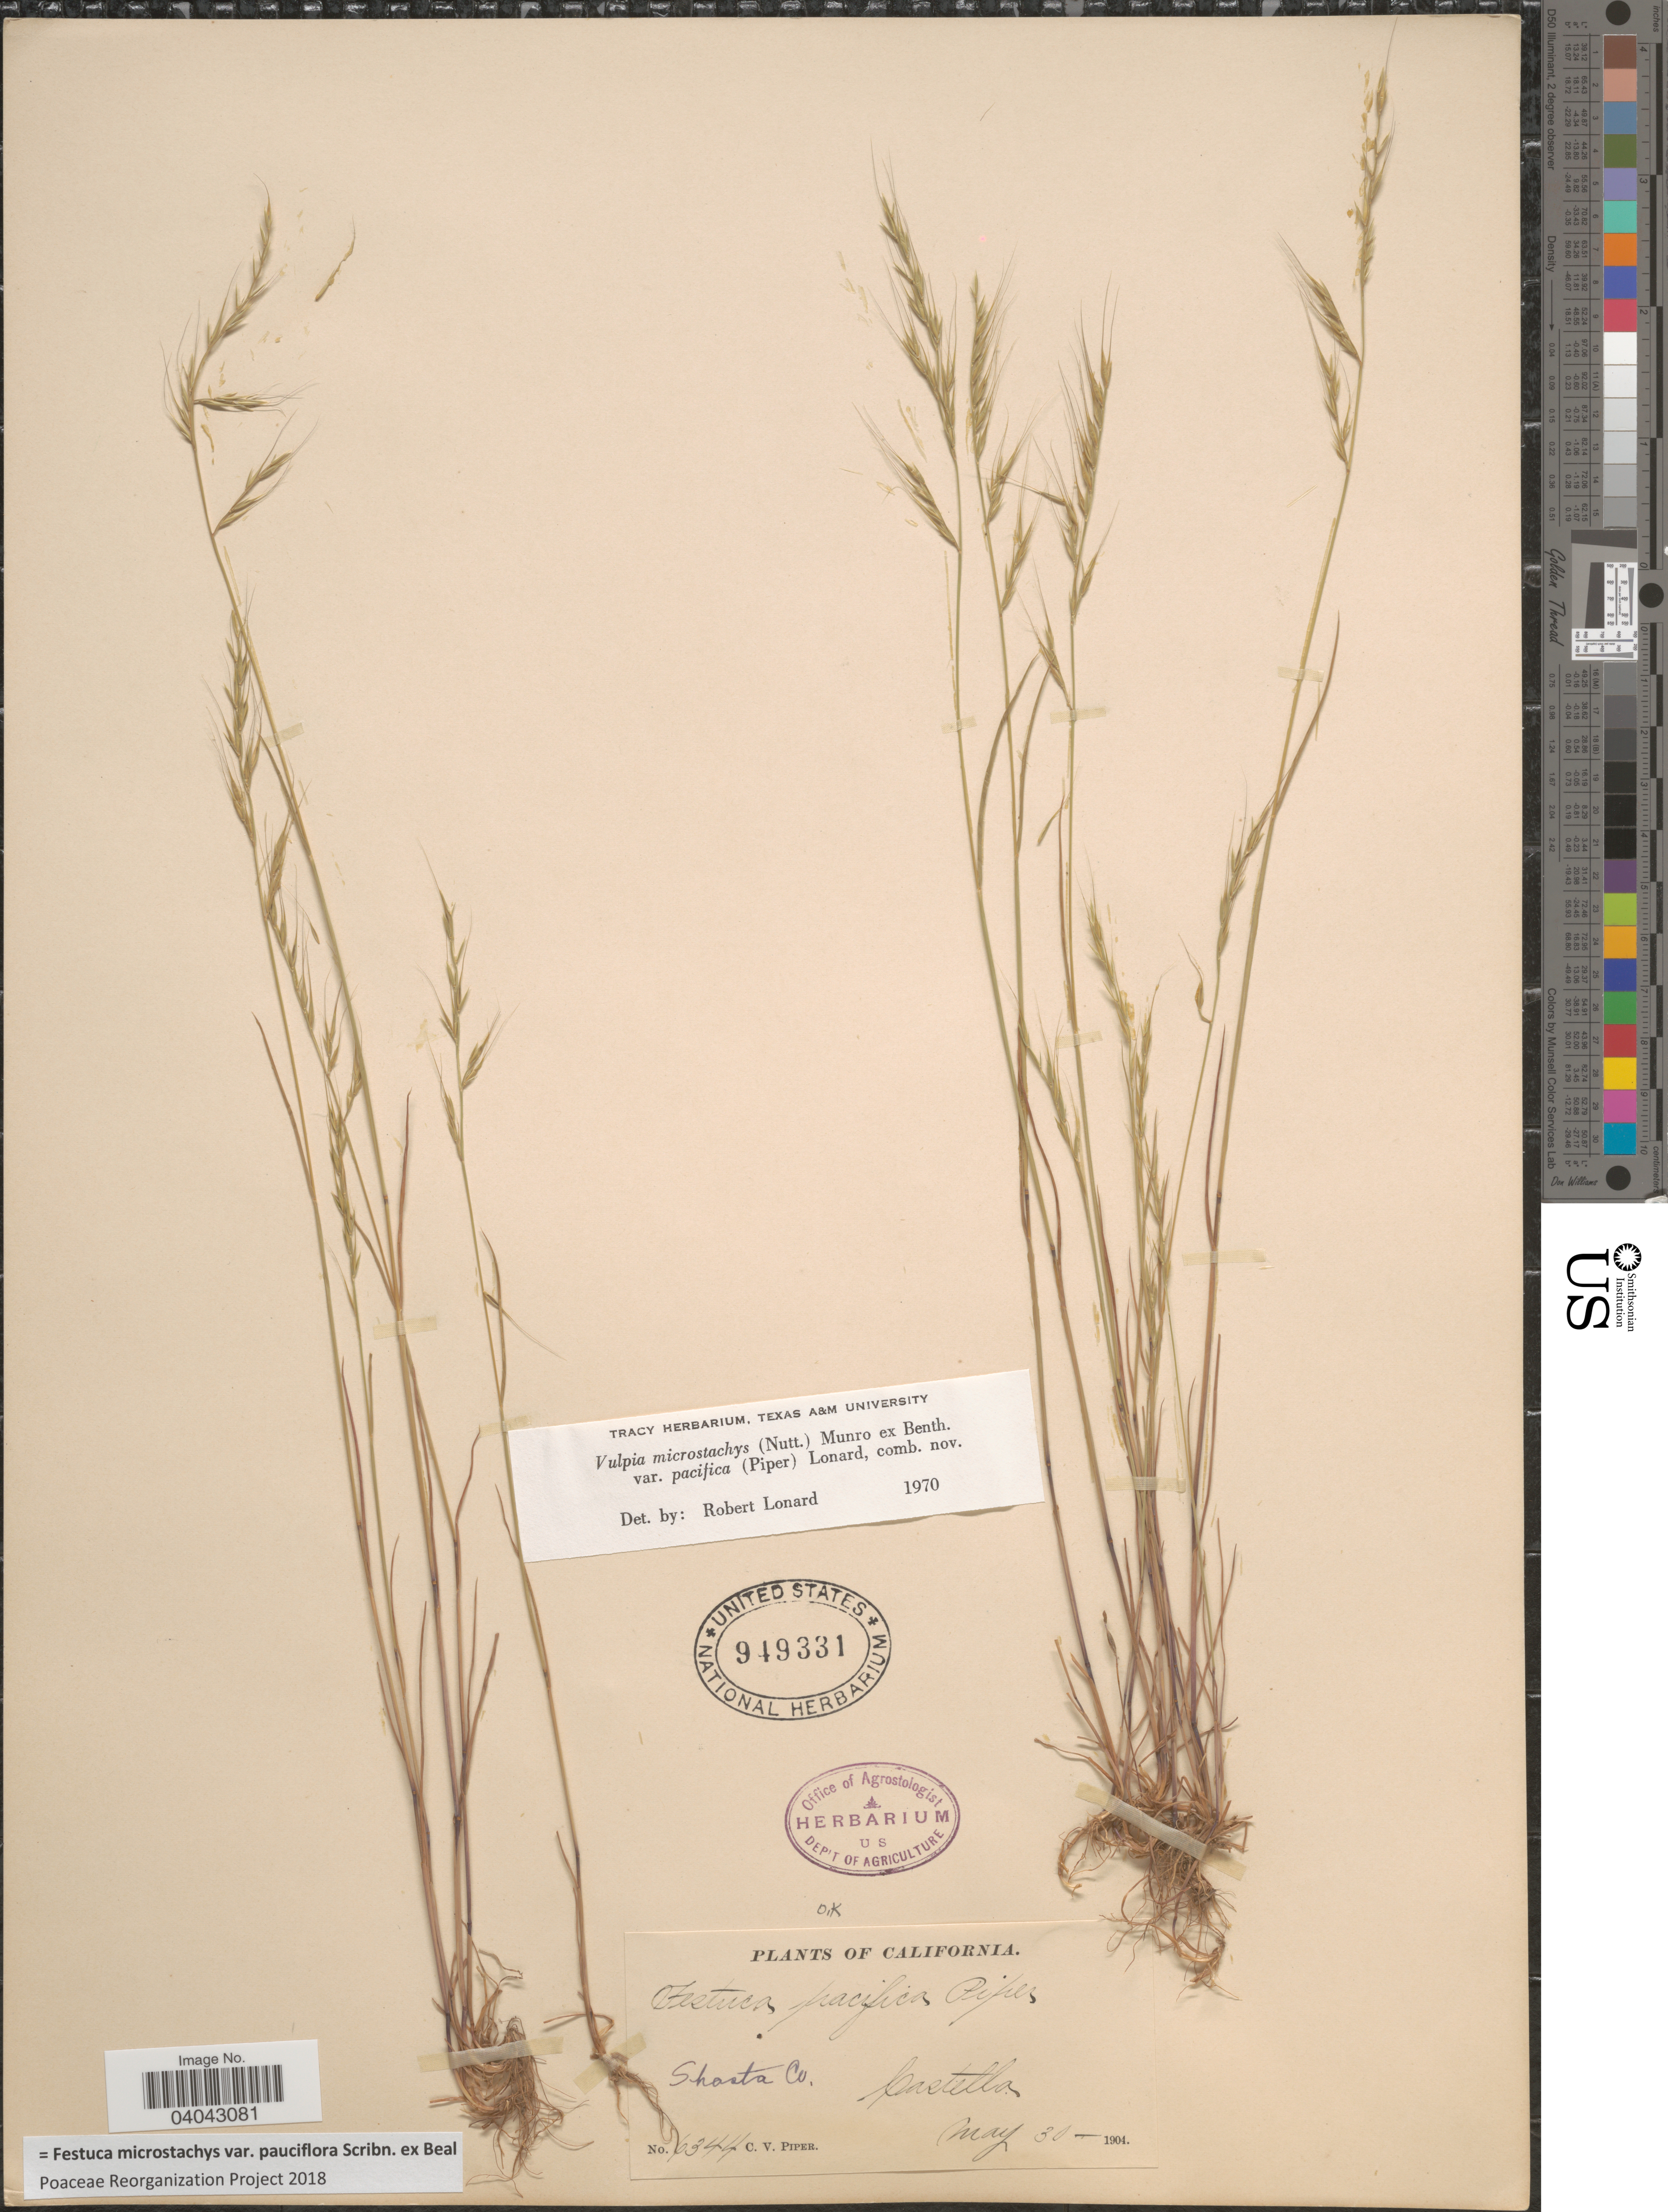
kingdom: Plantae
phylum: Tracheophyta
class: Liliopsida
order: Poales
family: Poaceae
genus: Festuca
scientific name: Festuca microstachys var. pauciflora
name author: Scribn. ex W.J. Beal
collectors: C. V. Piper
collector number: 6344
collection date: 1904-05-30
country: United States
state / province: California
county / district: Shasta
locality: Shasta Co. Castella.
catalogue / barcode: US 949331